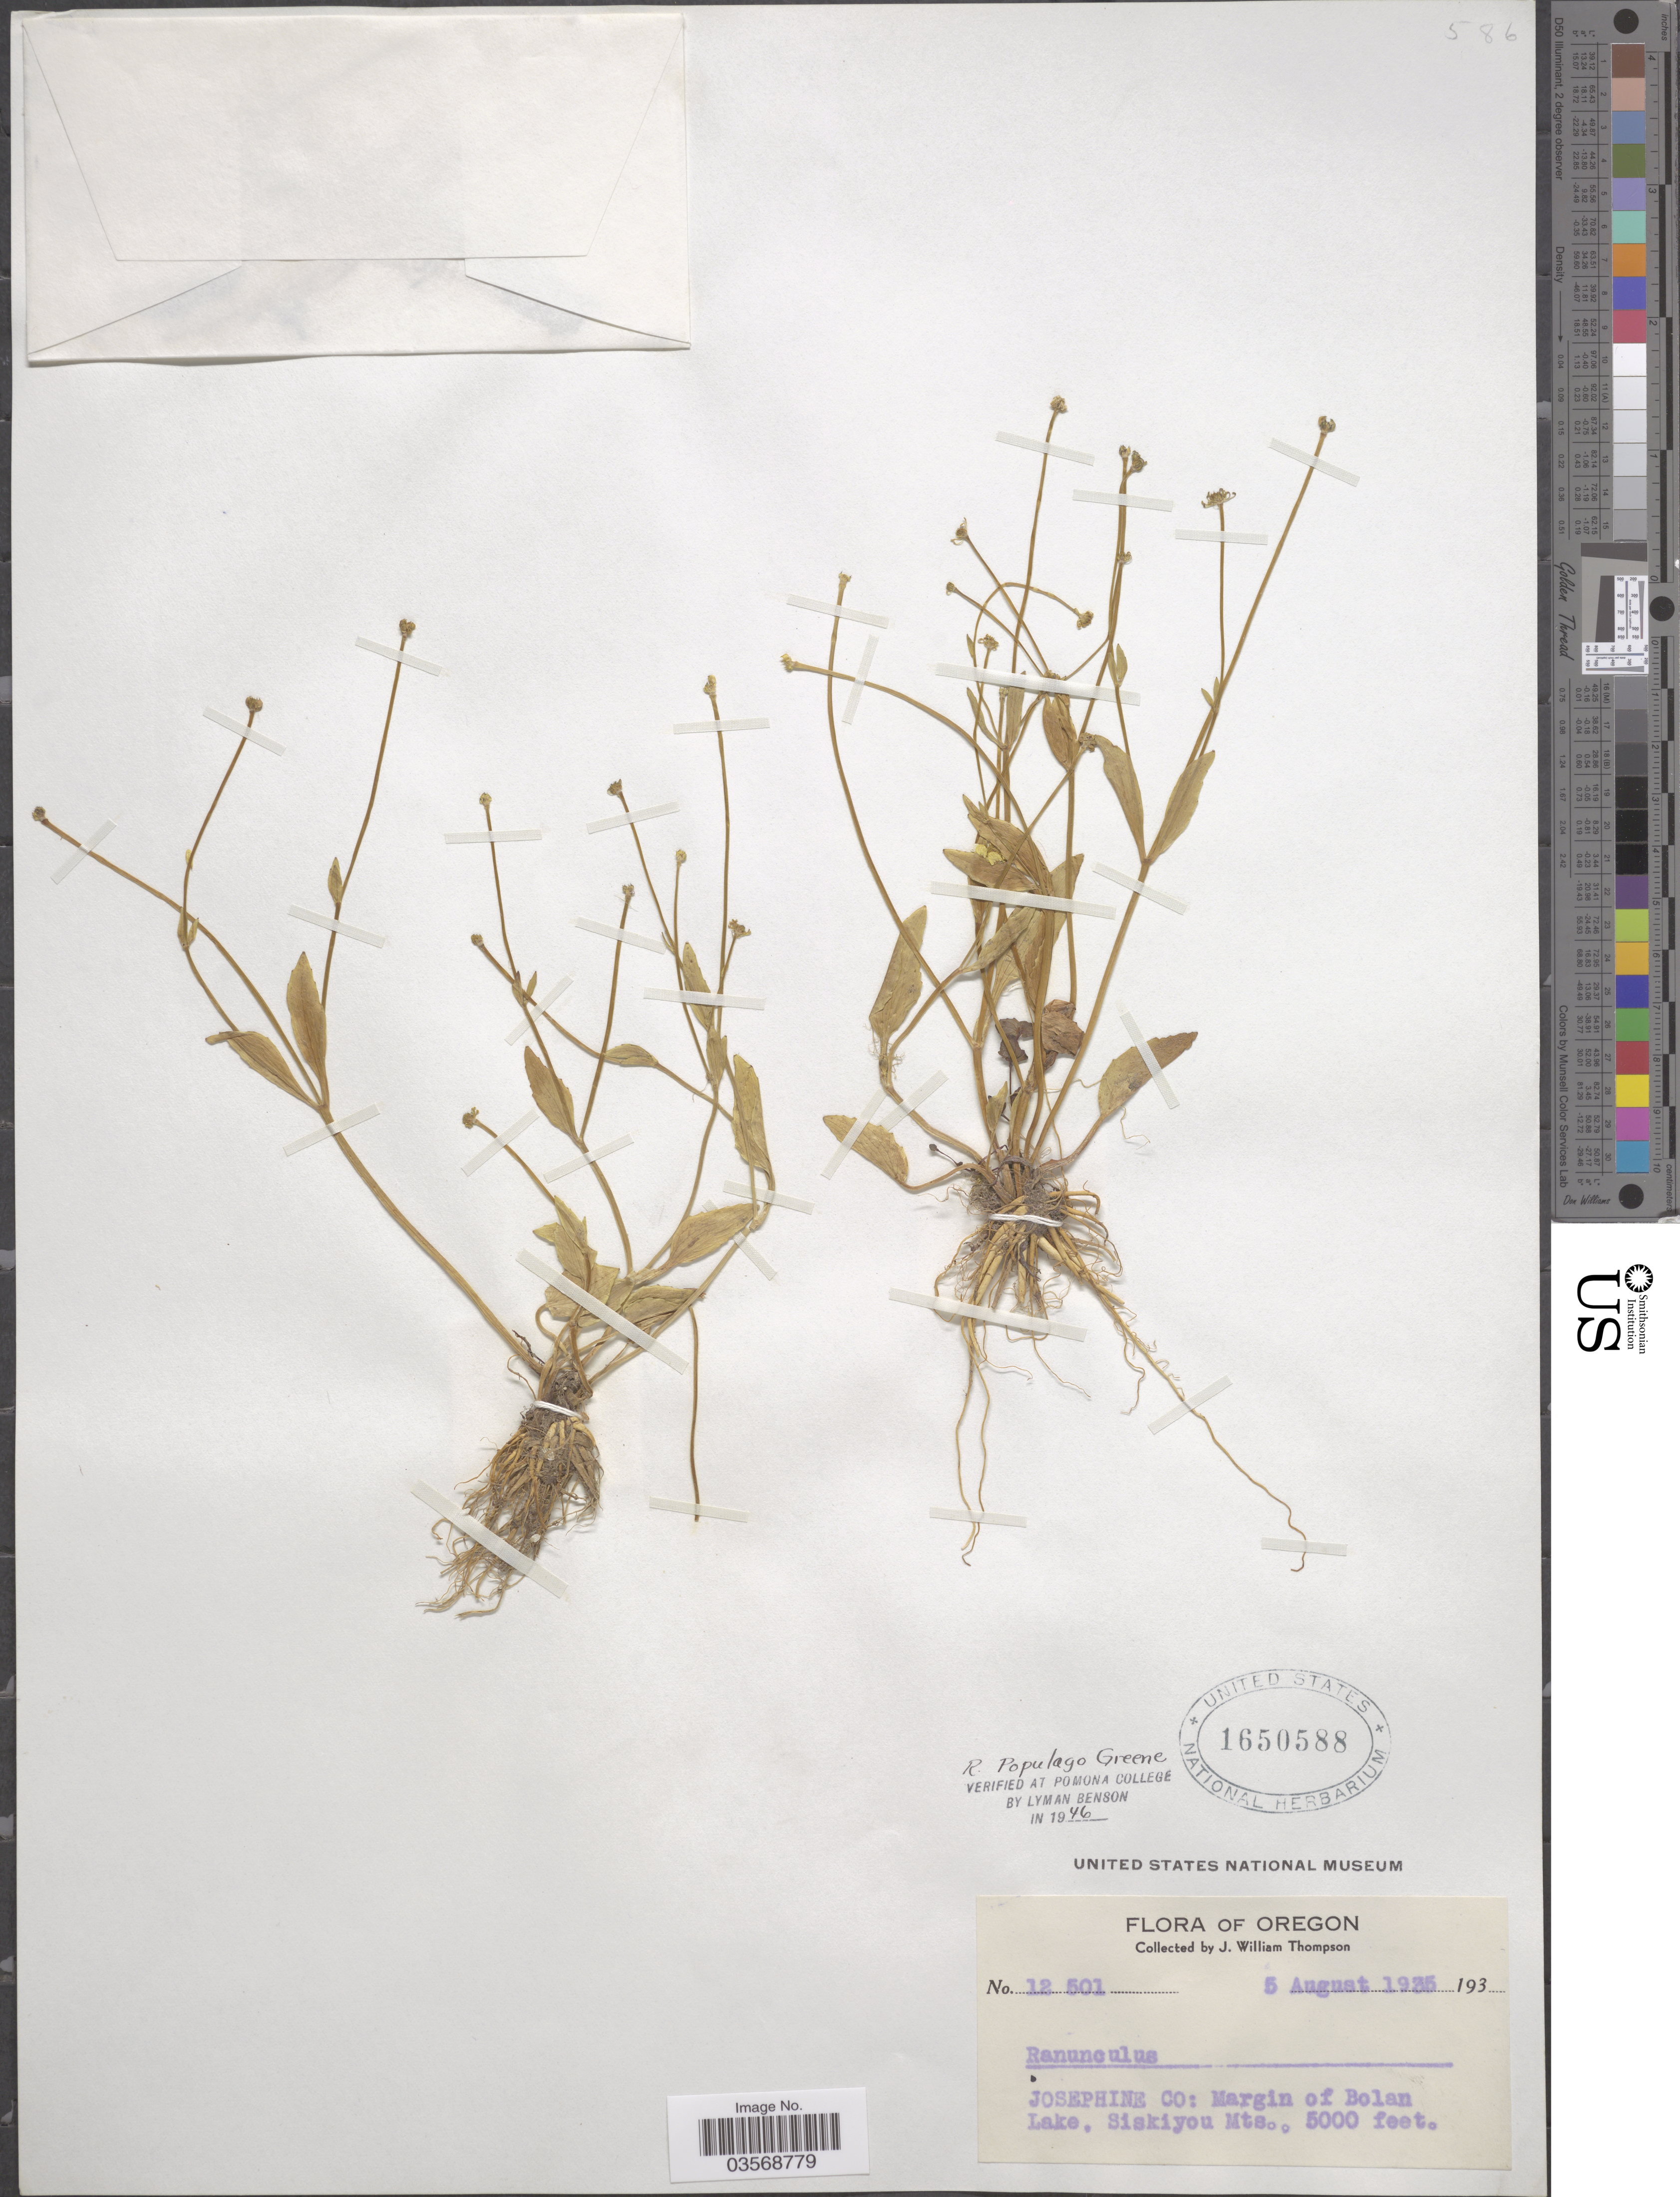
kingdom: Plantae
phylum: Tracheophyta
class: Magnoliopsida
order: Ranunculales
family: Ranunculaceae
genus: Ranunculus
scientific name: Ranunculus populago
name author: Greene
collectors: J. W. Thompson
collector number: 12501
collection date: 1935-08-05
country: United States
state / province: Oregon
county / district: Josephine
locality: Josephine Co: Margin of Bolan Lake, Siskiyou Mts.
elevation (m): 1524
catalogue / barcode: US 1650588